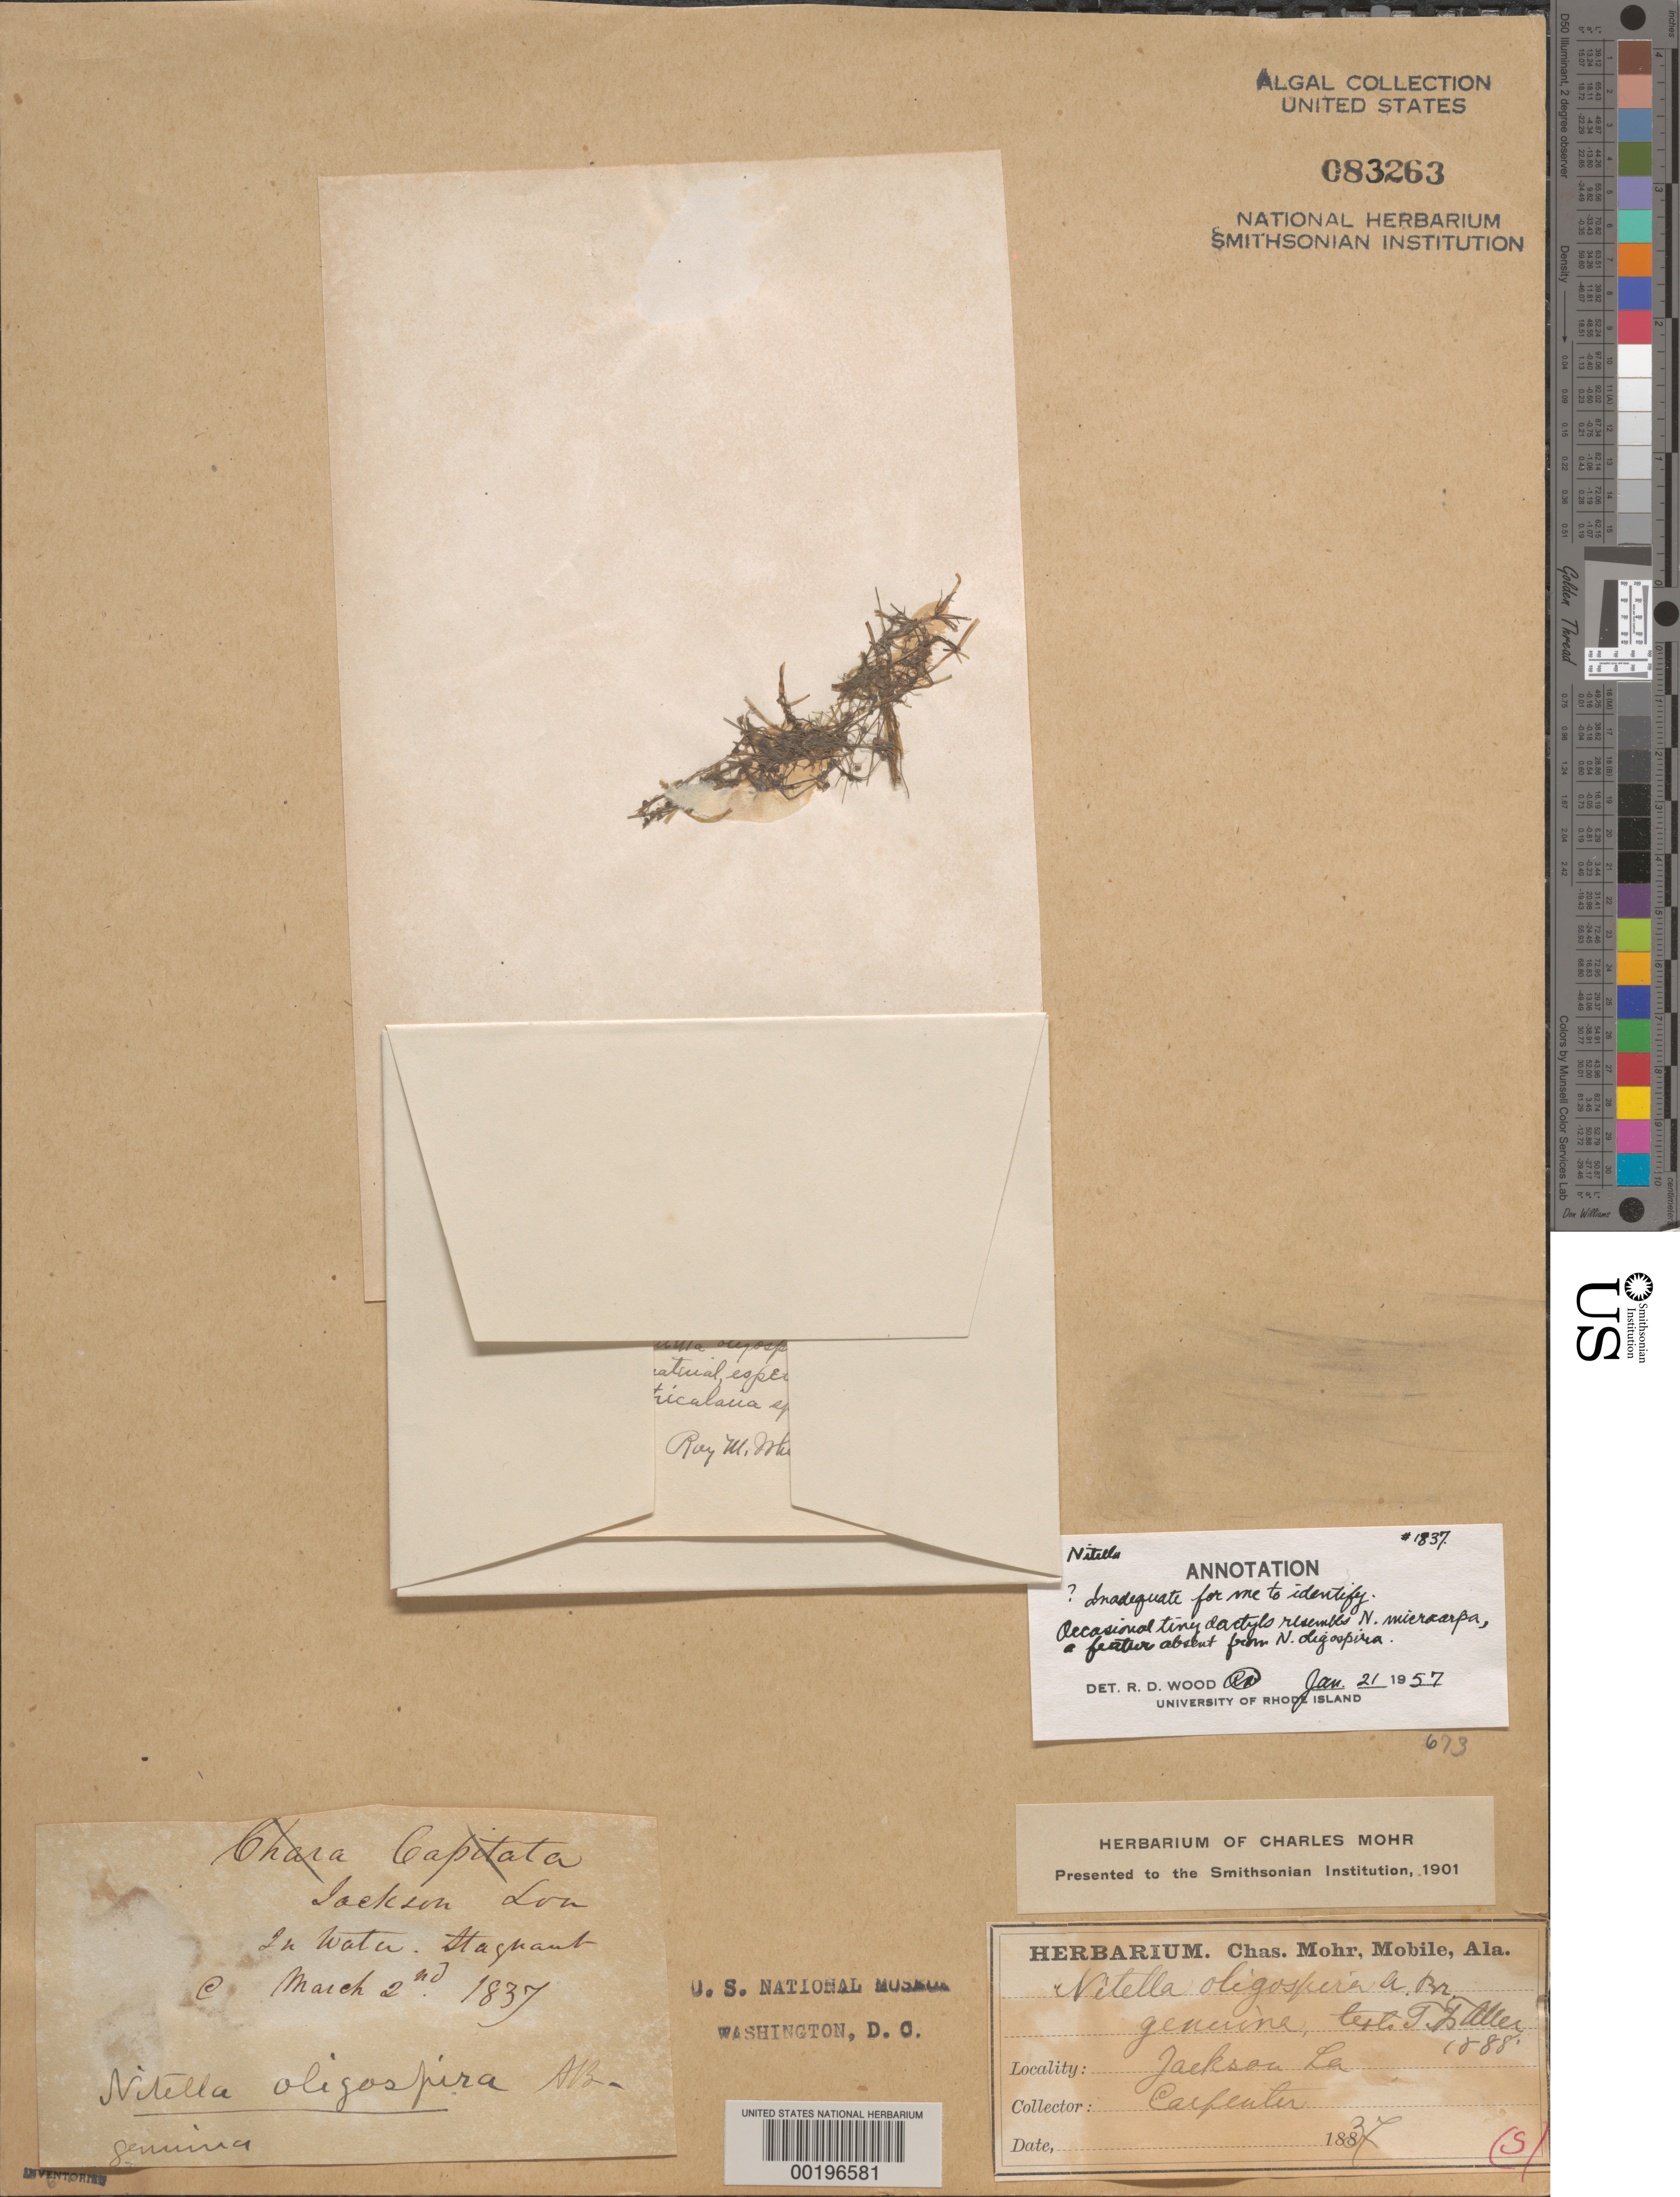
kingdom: Plantae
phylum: Charophyta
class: Charophyceae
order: Charales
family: Characeae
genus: Nitella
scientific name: Nitella sp.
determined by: Wood, R. D.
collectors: W. Carpenter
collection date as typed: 02 Mar 1837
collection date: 1837-03-02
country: United States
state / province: Louisiana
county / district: East Feliciana Parish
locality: Jackson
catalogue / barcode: US 83263